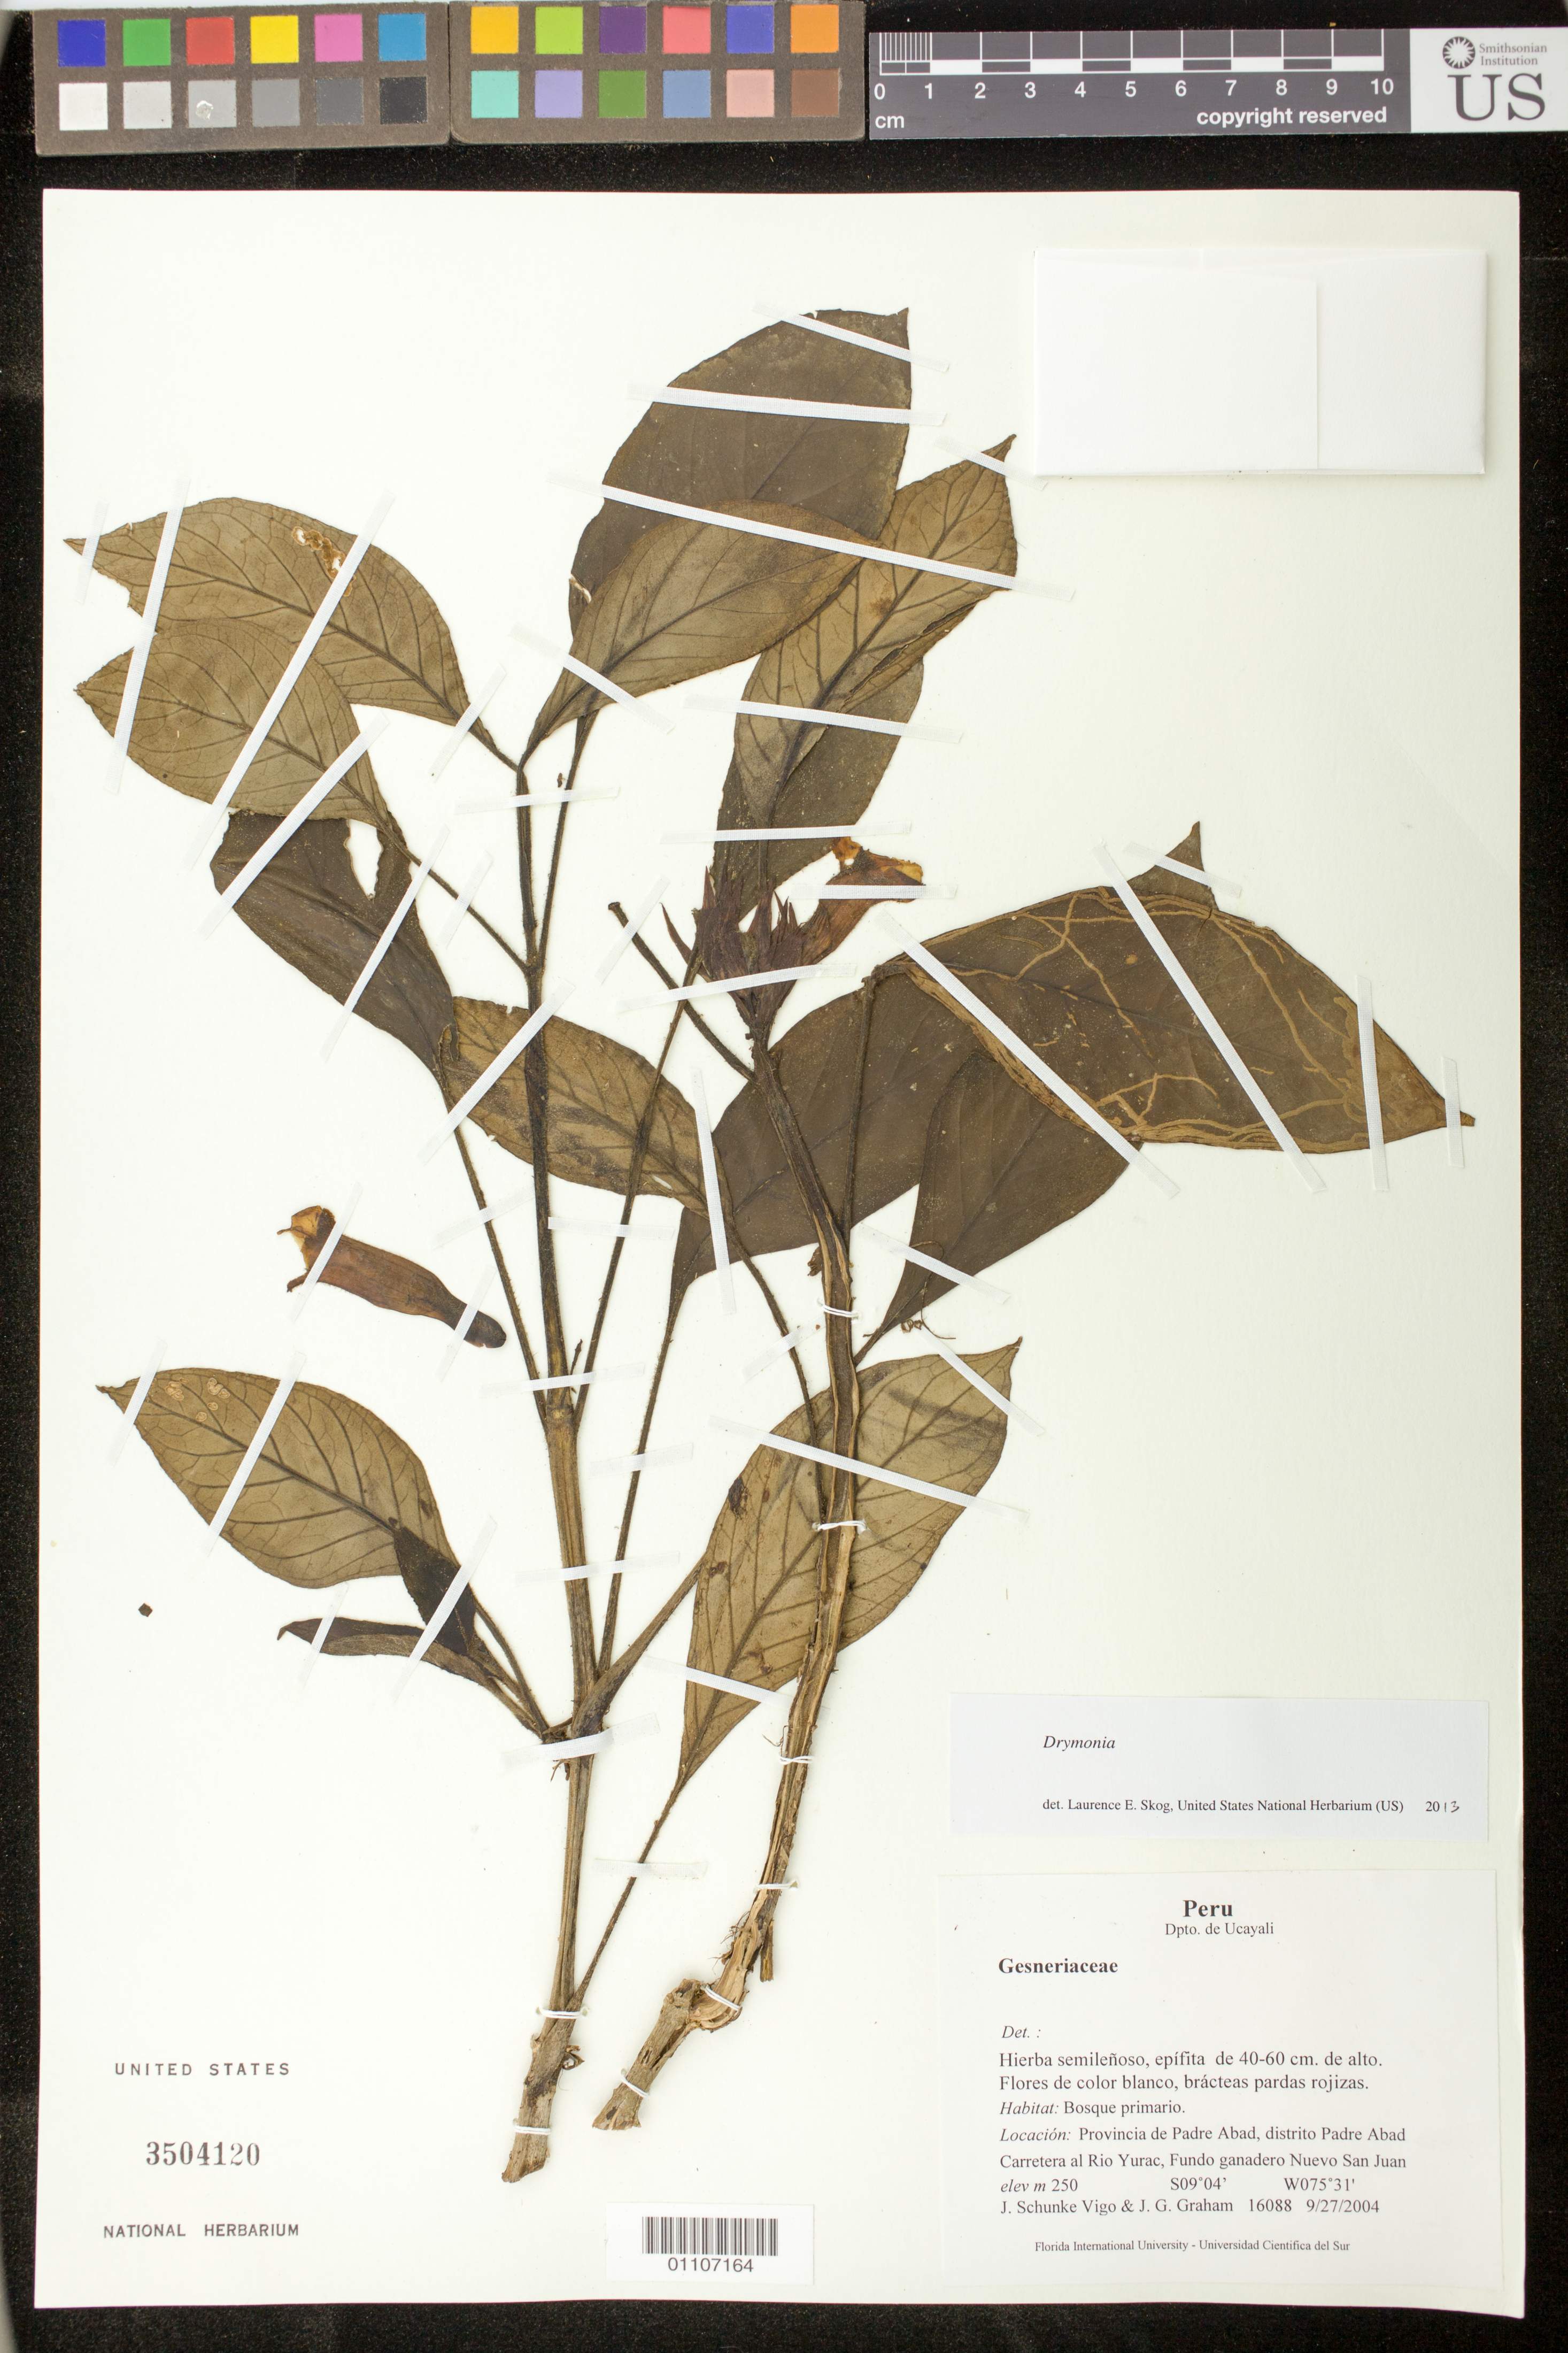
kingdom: Plantae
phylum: Tracheophyta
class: Magnoliopsida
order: Lamiales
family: Gesneriaceae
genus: Drymonia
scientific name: Drymonia sp.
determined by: Skog, Laurence E.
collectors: J. Schunke Vigo & J. Graham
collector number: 16088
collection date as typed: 24 Sep 2004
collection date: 2004-09-24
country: Peru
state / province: Ucayali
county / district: Padre Abad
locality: Dpto. de Ucayali. Rio Shambo, 30 km de Pampa Yurac.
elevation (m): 200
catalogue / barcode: US 3504120